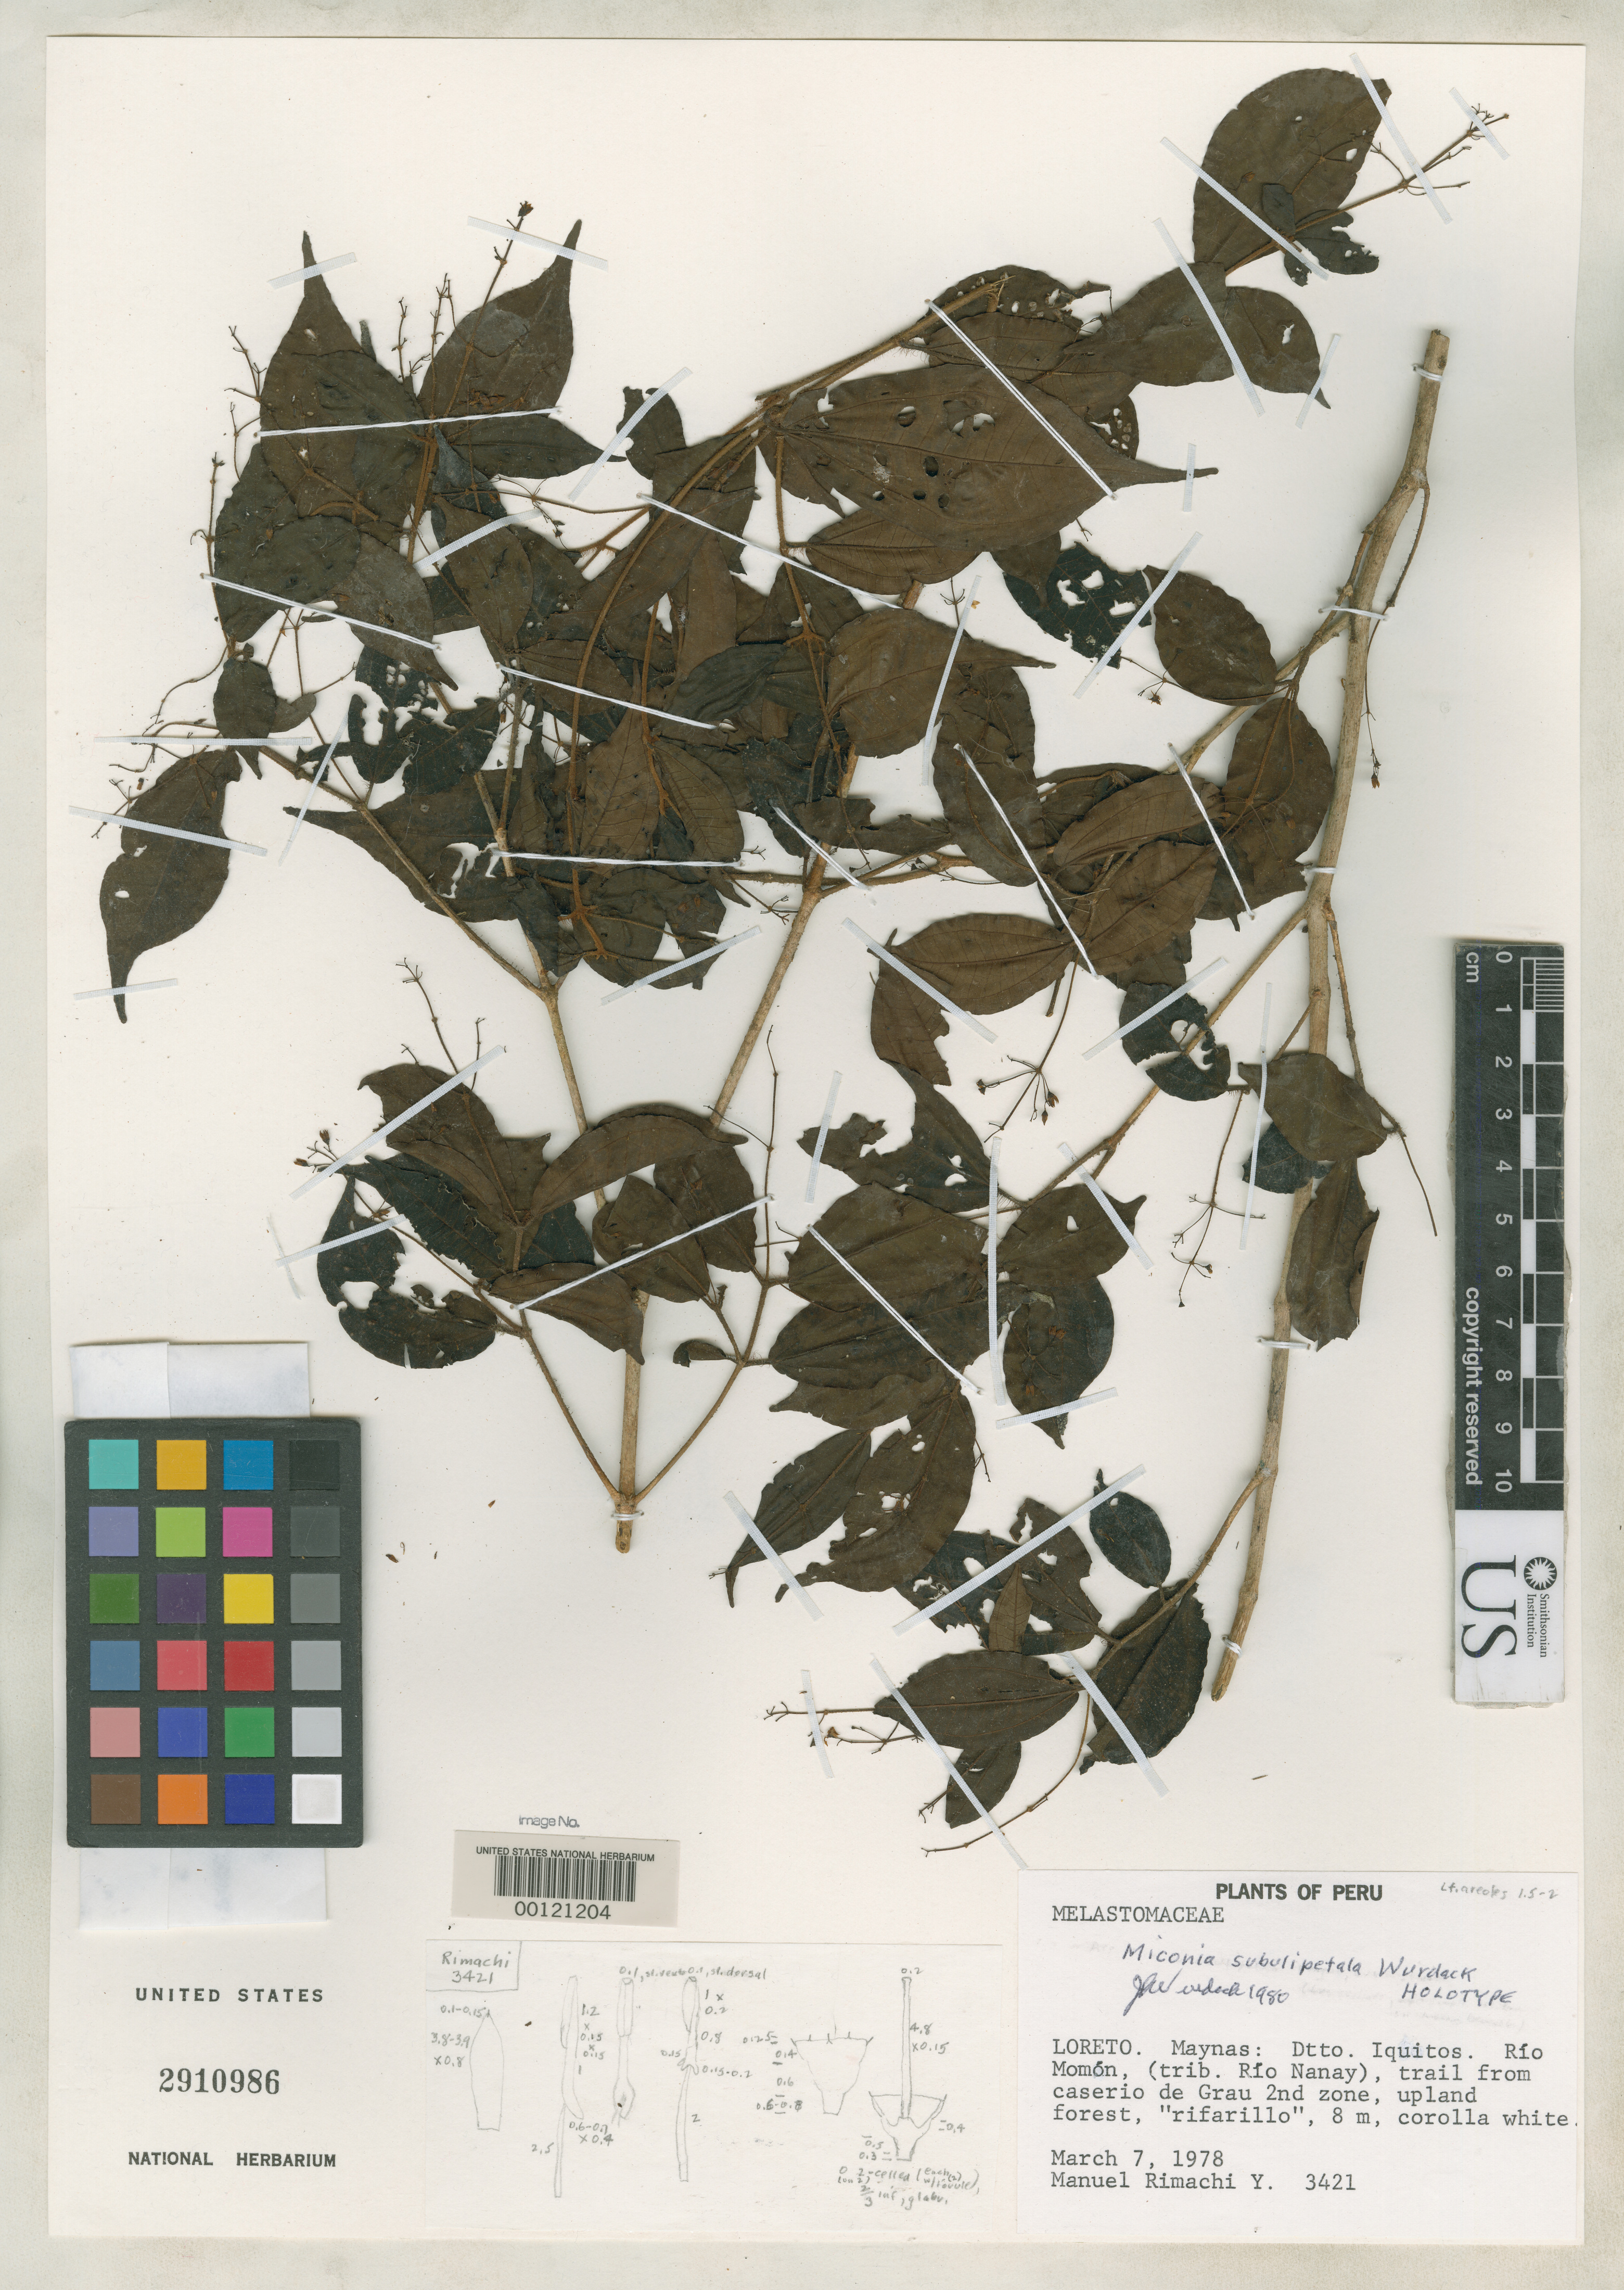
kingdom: Plantae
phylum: Tracheophyta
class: Magnoliopsida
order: Myrtales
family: Melastomataceae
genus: Miconia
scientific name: Miconia subulipetala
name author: Wurdack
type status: Holotype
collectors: M. Rimachi Y.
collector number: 3421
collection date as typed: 07 Mar 1978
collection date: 1978-03-07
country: Peru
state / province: Loreto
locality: Rio Momon.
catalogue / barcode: US 2910986